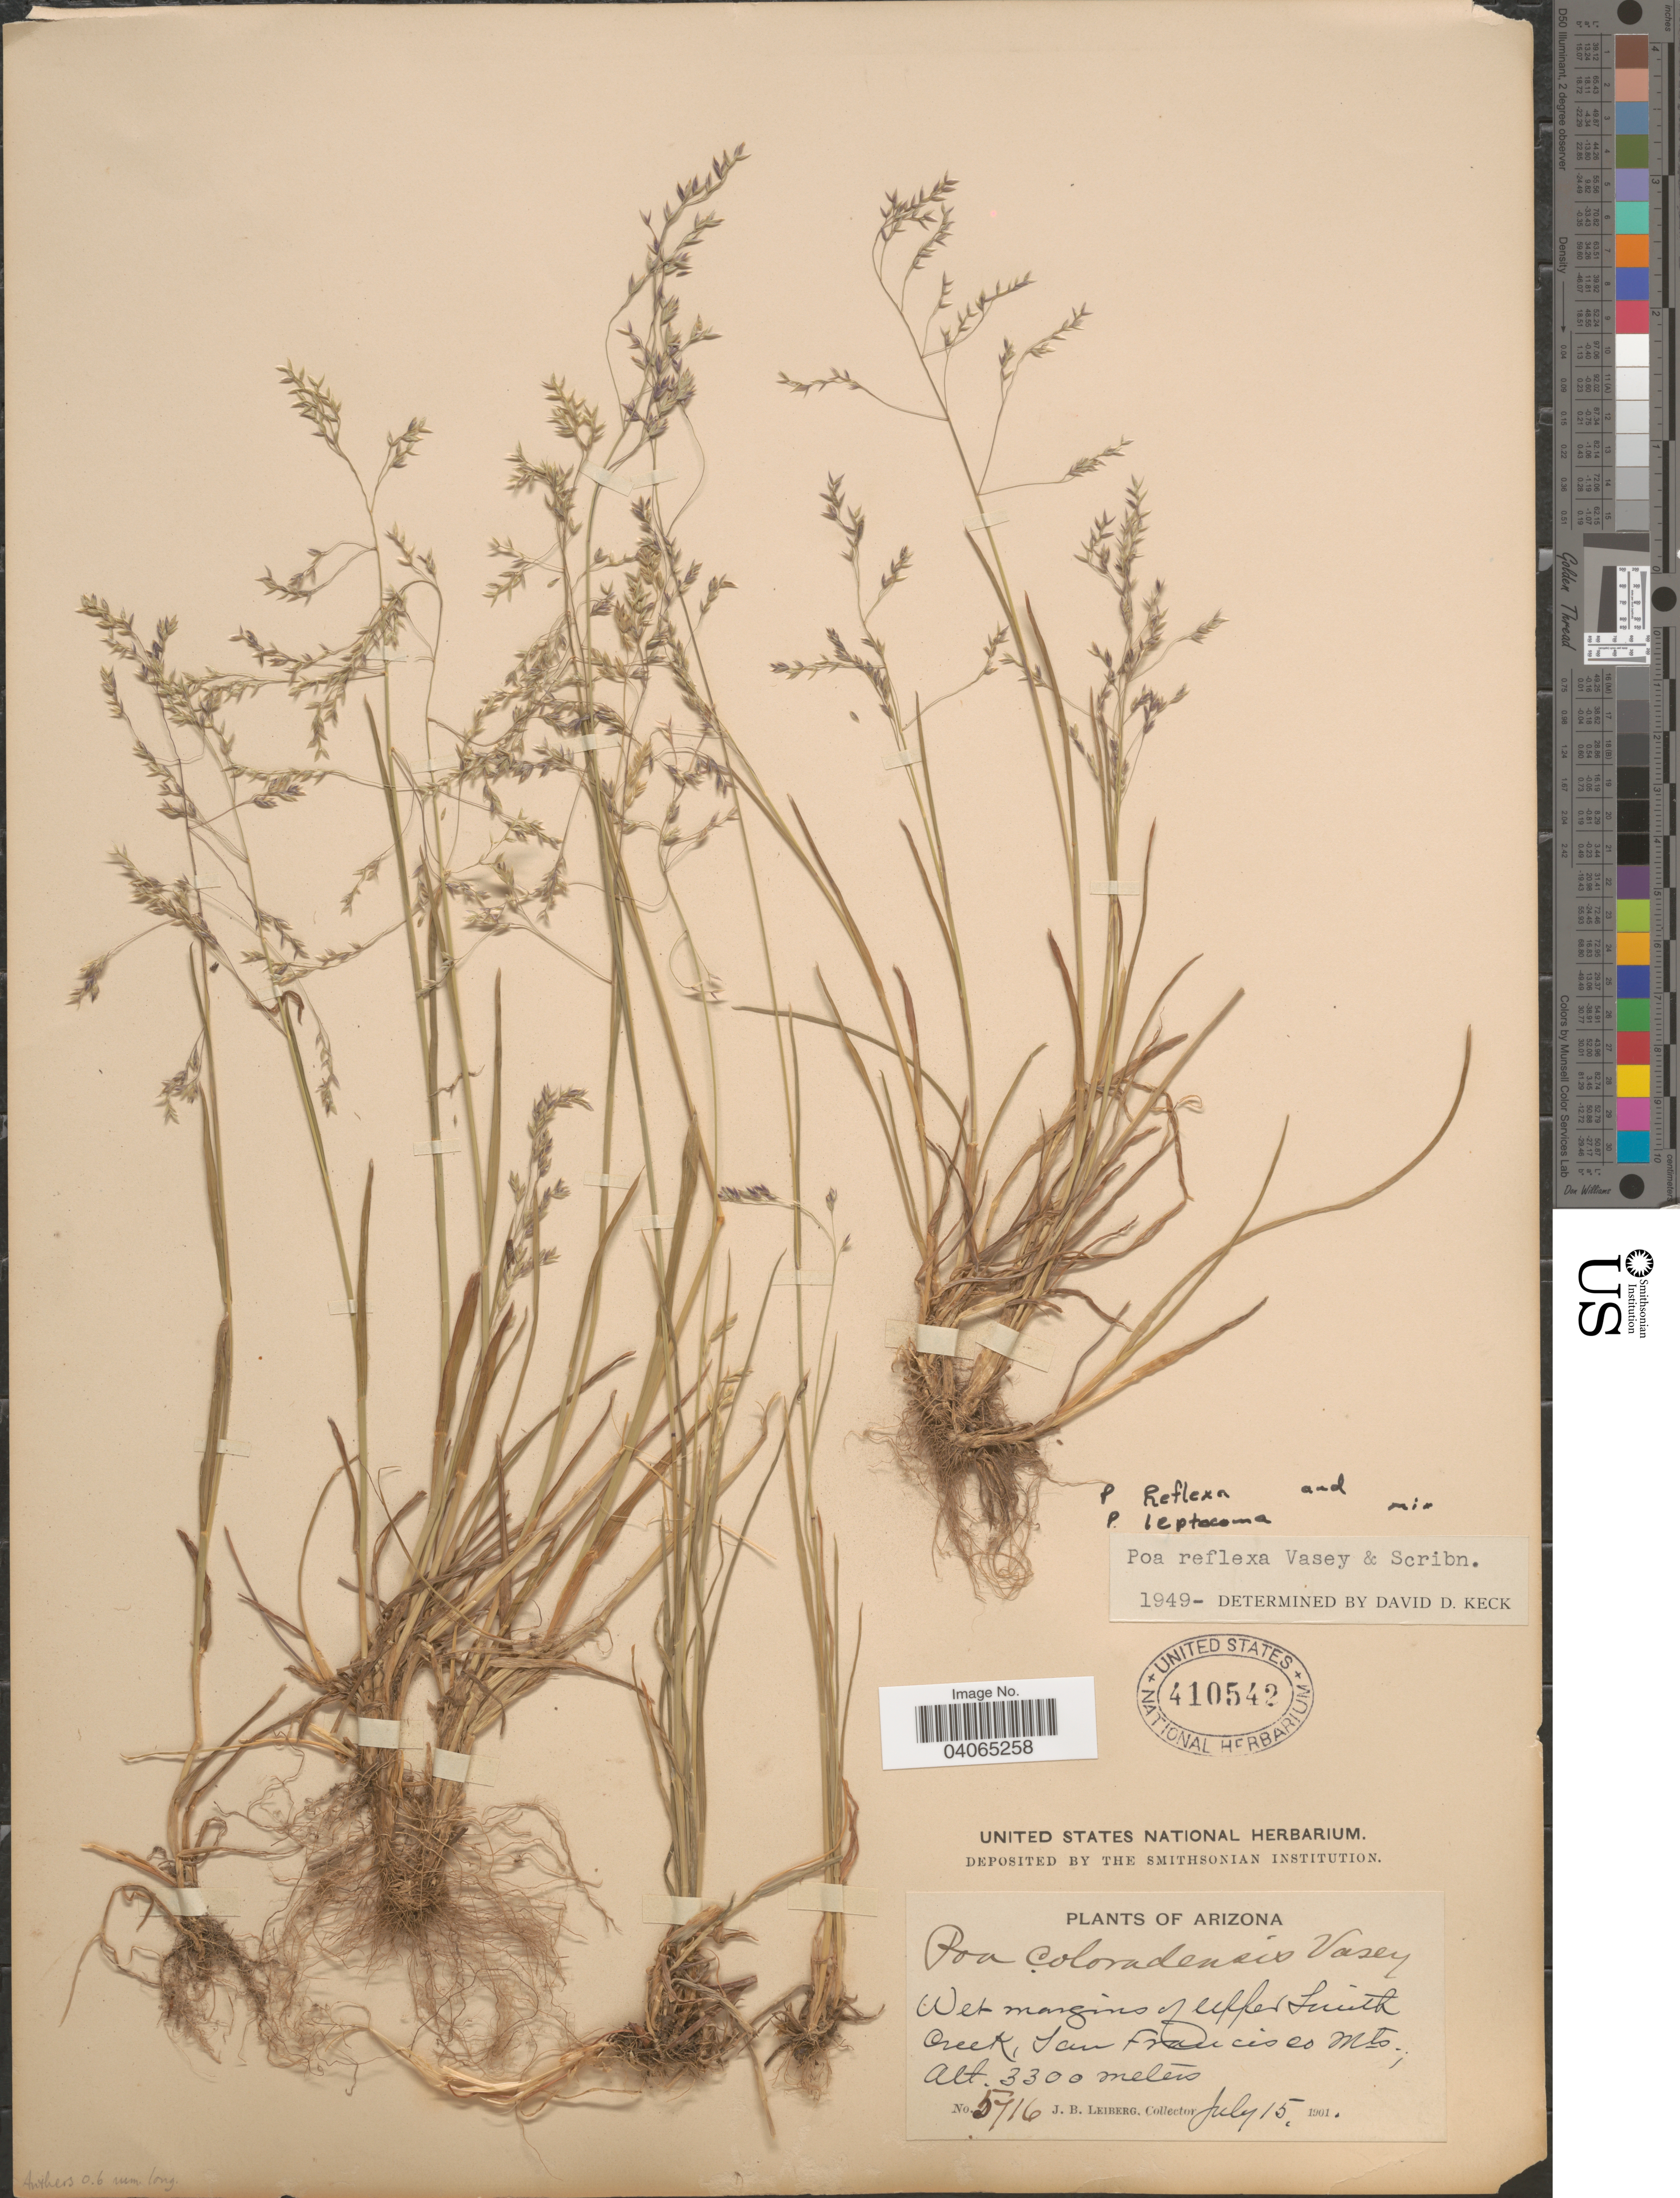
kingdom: Plantae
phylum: Tracheophyta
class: Liliopsida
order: Poales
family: Poaceae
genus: Poa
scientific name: Poa reflexa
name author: Vasey & Scribn.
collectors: J. B. Leiberg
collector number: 5716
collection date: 1901-07-15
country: United States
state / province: Arizona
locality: Wet margins of Upper Smith Creek, San Francisco Mts.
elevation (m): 3300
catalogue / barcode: US 410542